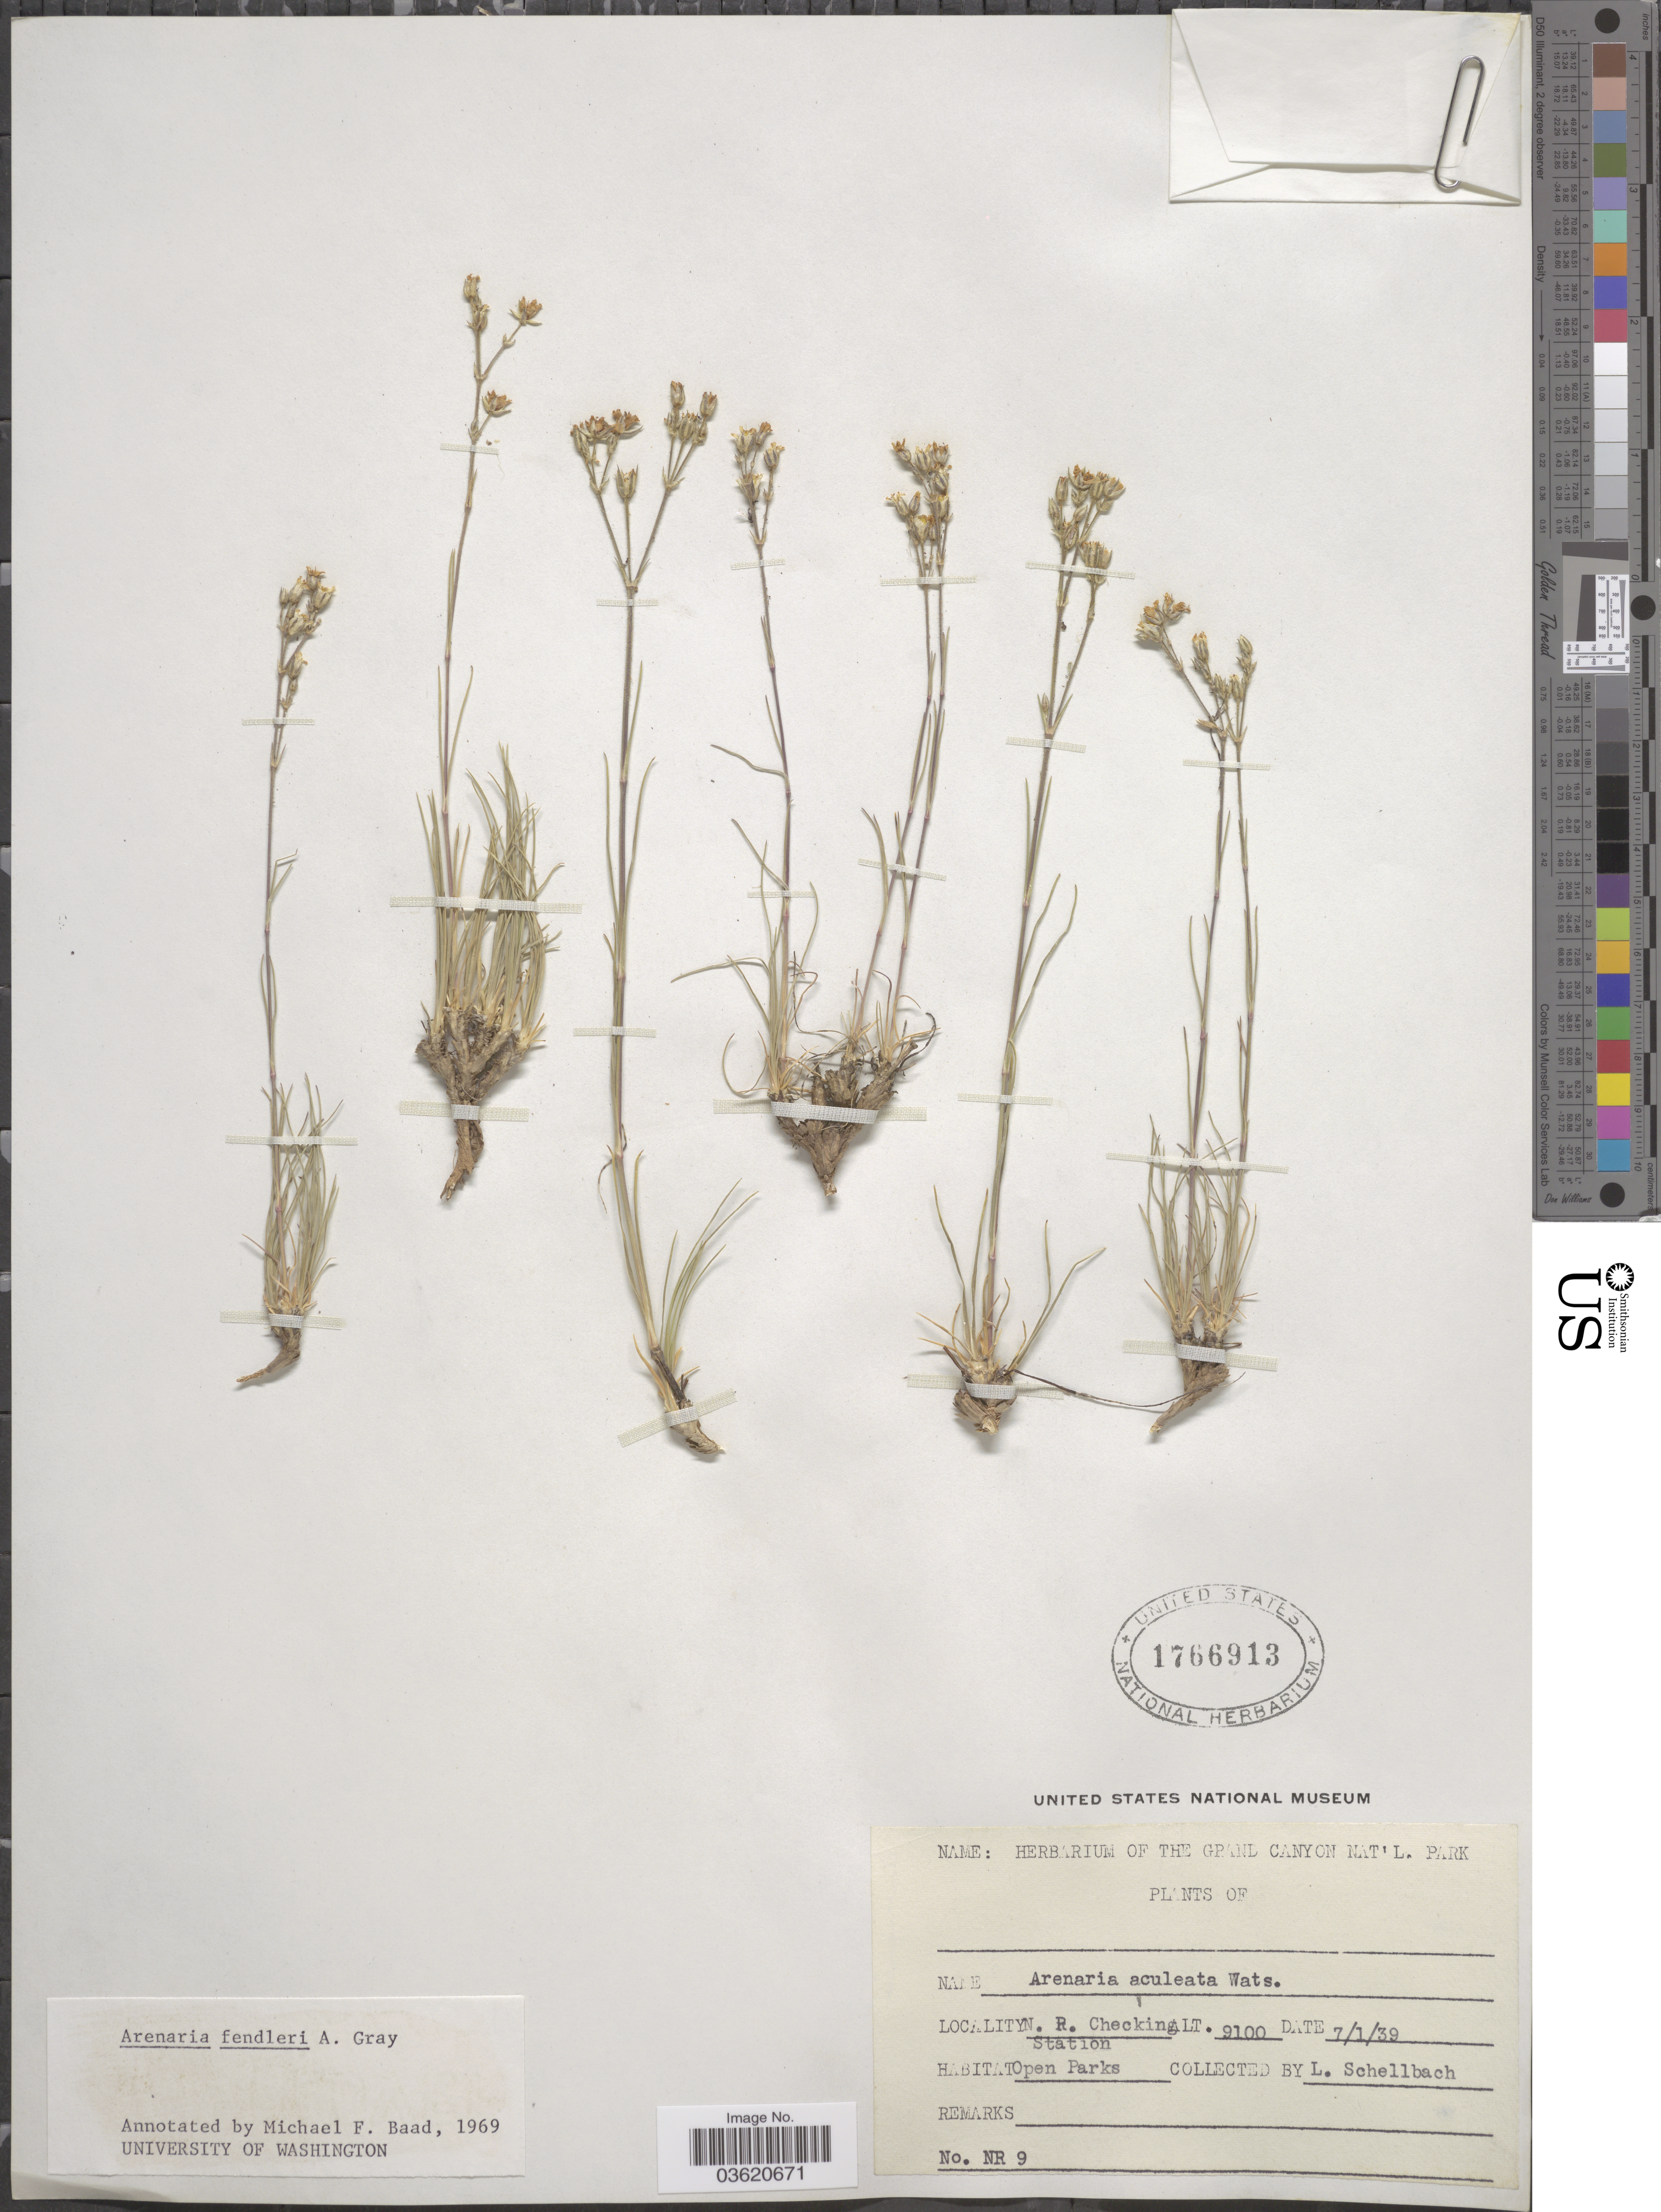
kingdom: Plantae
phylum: Tracheophyta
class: Magnoliopsida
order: Caryophyllales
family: Caryophyllaceae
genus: Eremogone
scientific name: Eremogone fendleri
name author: (A. Gray) Ikonn.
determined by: U.S. National Herbarium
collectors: L. Schellbach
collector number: NR9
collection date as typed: Transcribed d/m/y: 1/7/39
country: United States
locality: R. Checking Station.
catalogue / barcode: US 1766913